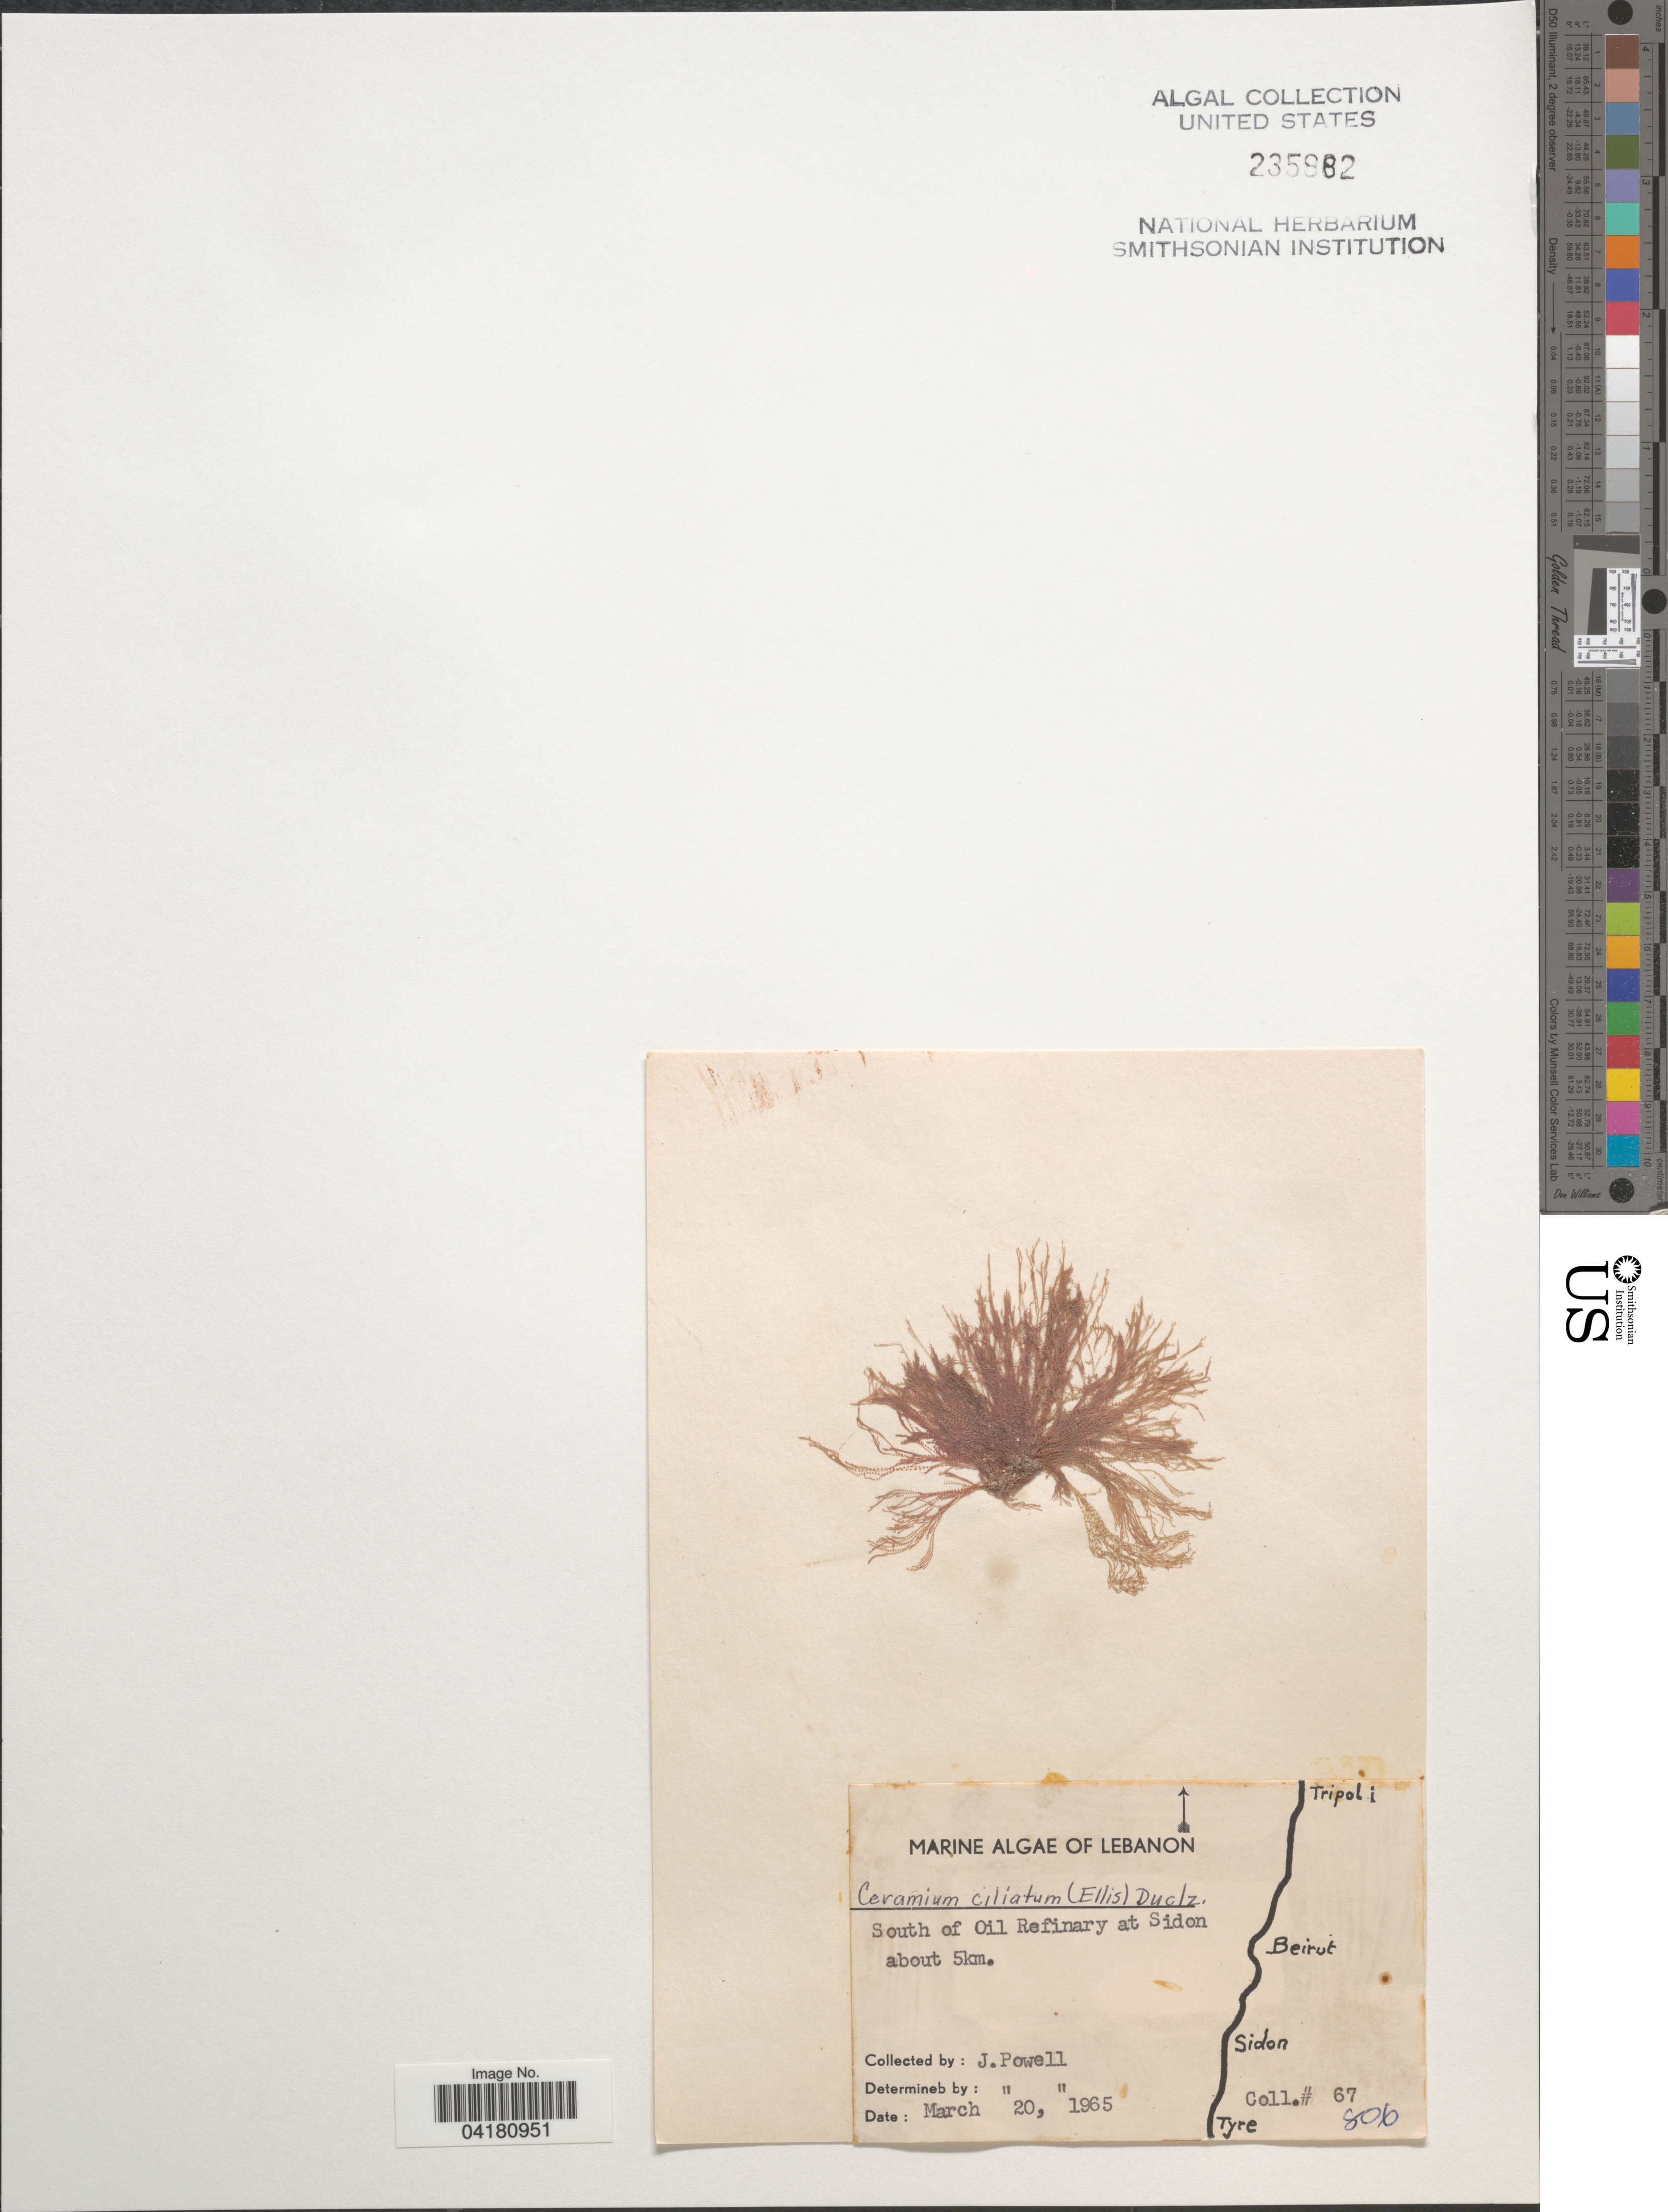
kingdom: Plantae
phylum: Rhodophyta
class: Florideophyceae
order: Ceramiales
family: Ceramiaceae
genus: Ceramium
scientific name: Ceramium ciliatum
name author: (J. Ellis) Ducluzeau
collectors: J. Powell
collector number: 67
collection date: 1965-03-20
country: Lebanon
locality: South of Oil Refinary at Sidon about 5km.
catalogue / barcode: US 235982